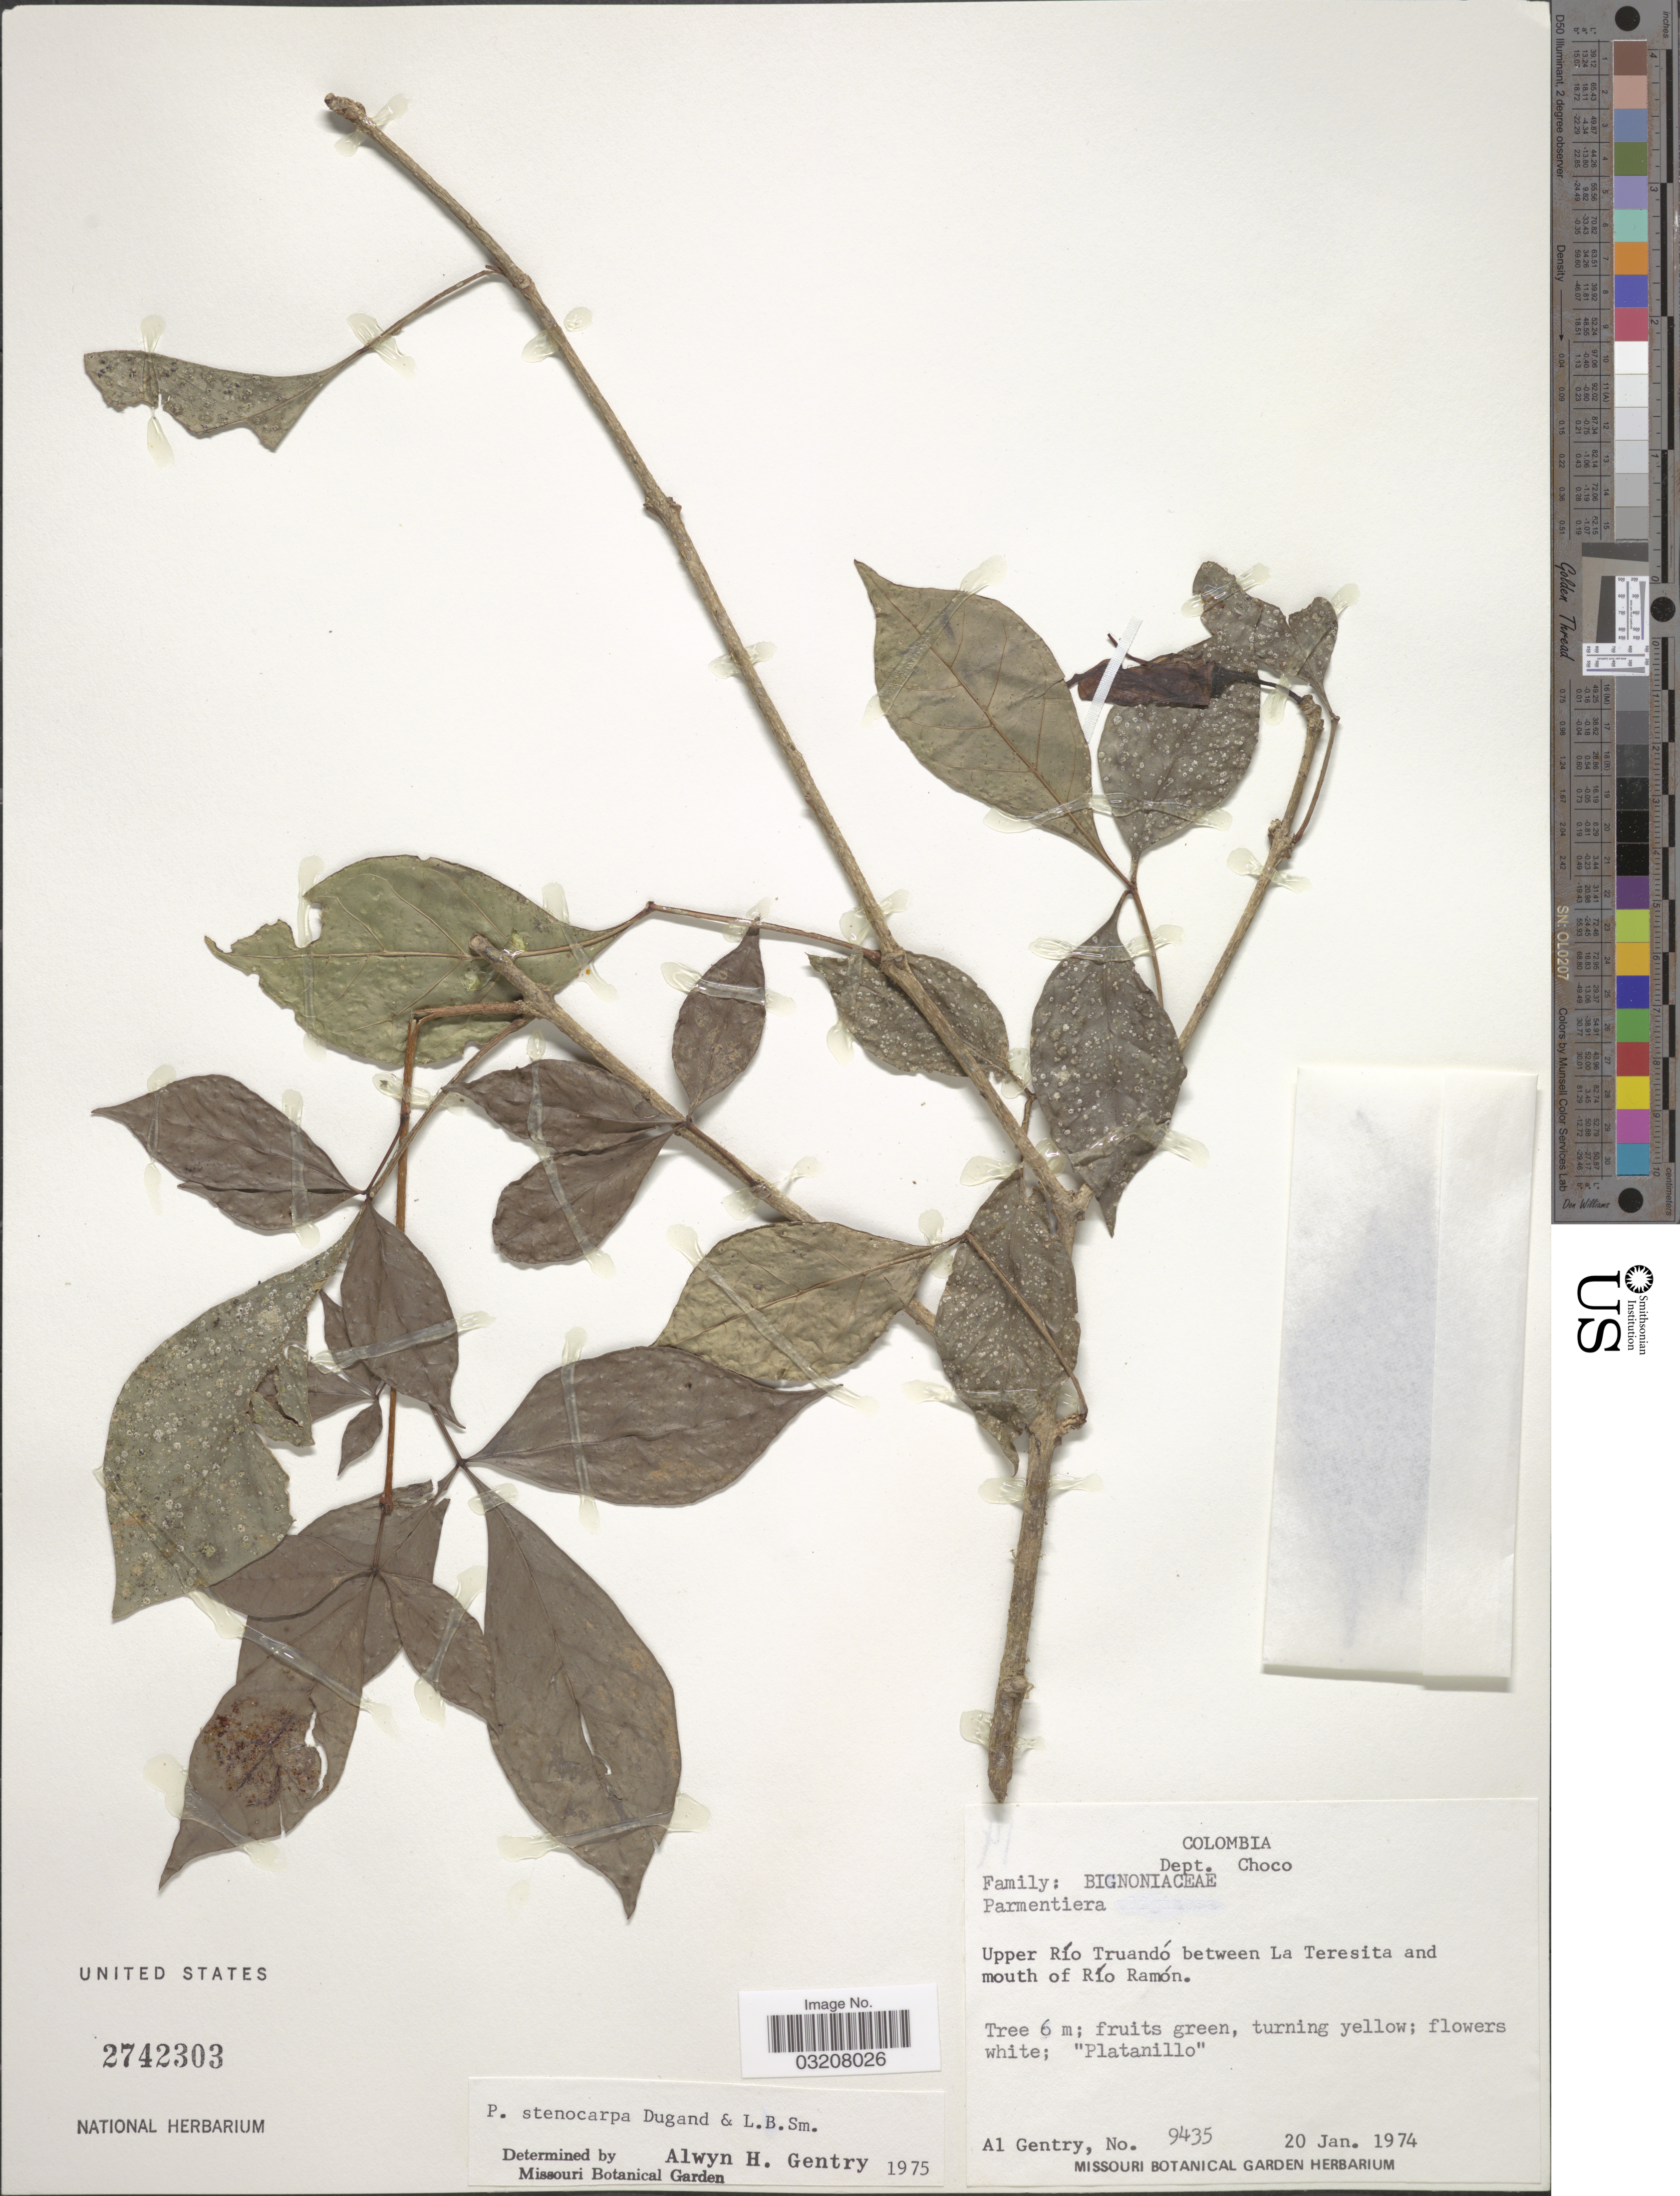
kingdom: Plantae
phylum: Tracheophyta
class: Magnoliopsida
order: Lamiales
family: Bignoniaceae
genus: Parmentiera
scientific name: Parmentiera stenocarpa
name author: Dugand G. & L.B. Sm.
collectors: A. H. Gentry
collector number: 9435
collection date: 1974-01-20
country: Colombia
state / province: Chocó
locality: Dept. Choco. Upper Río Truandó between La Teresita and mouth of Río Ramón.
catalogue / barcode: US 2742303